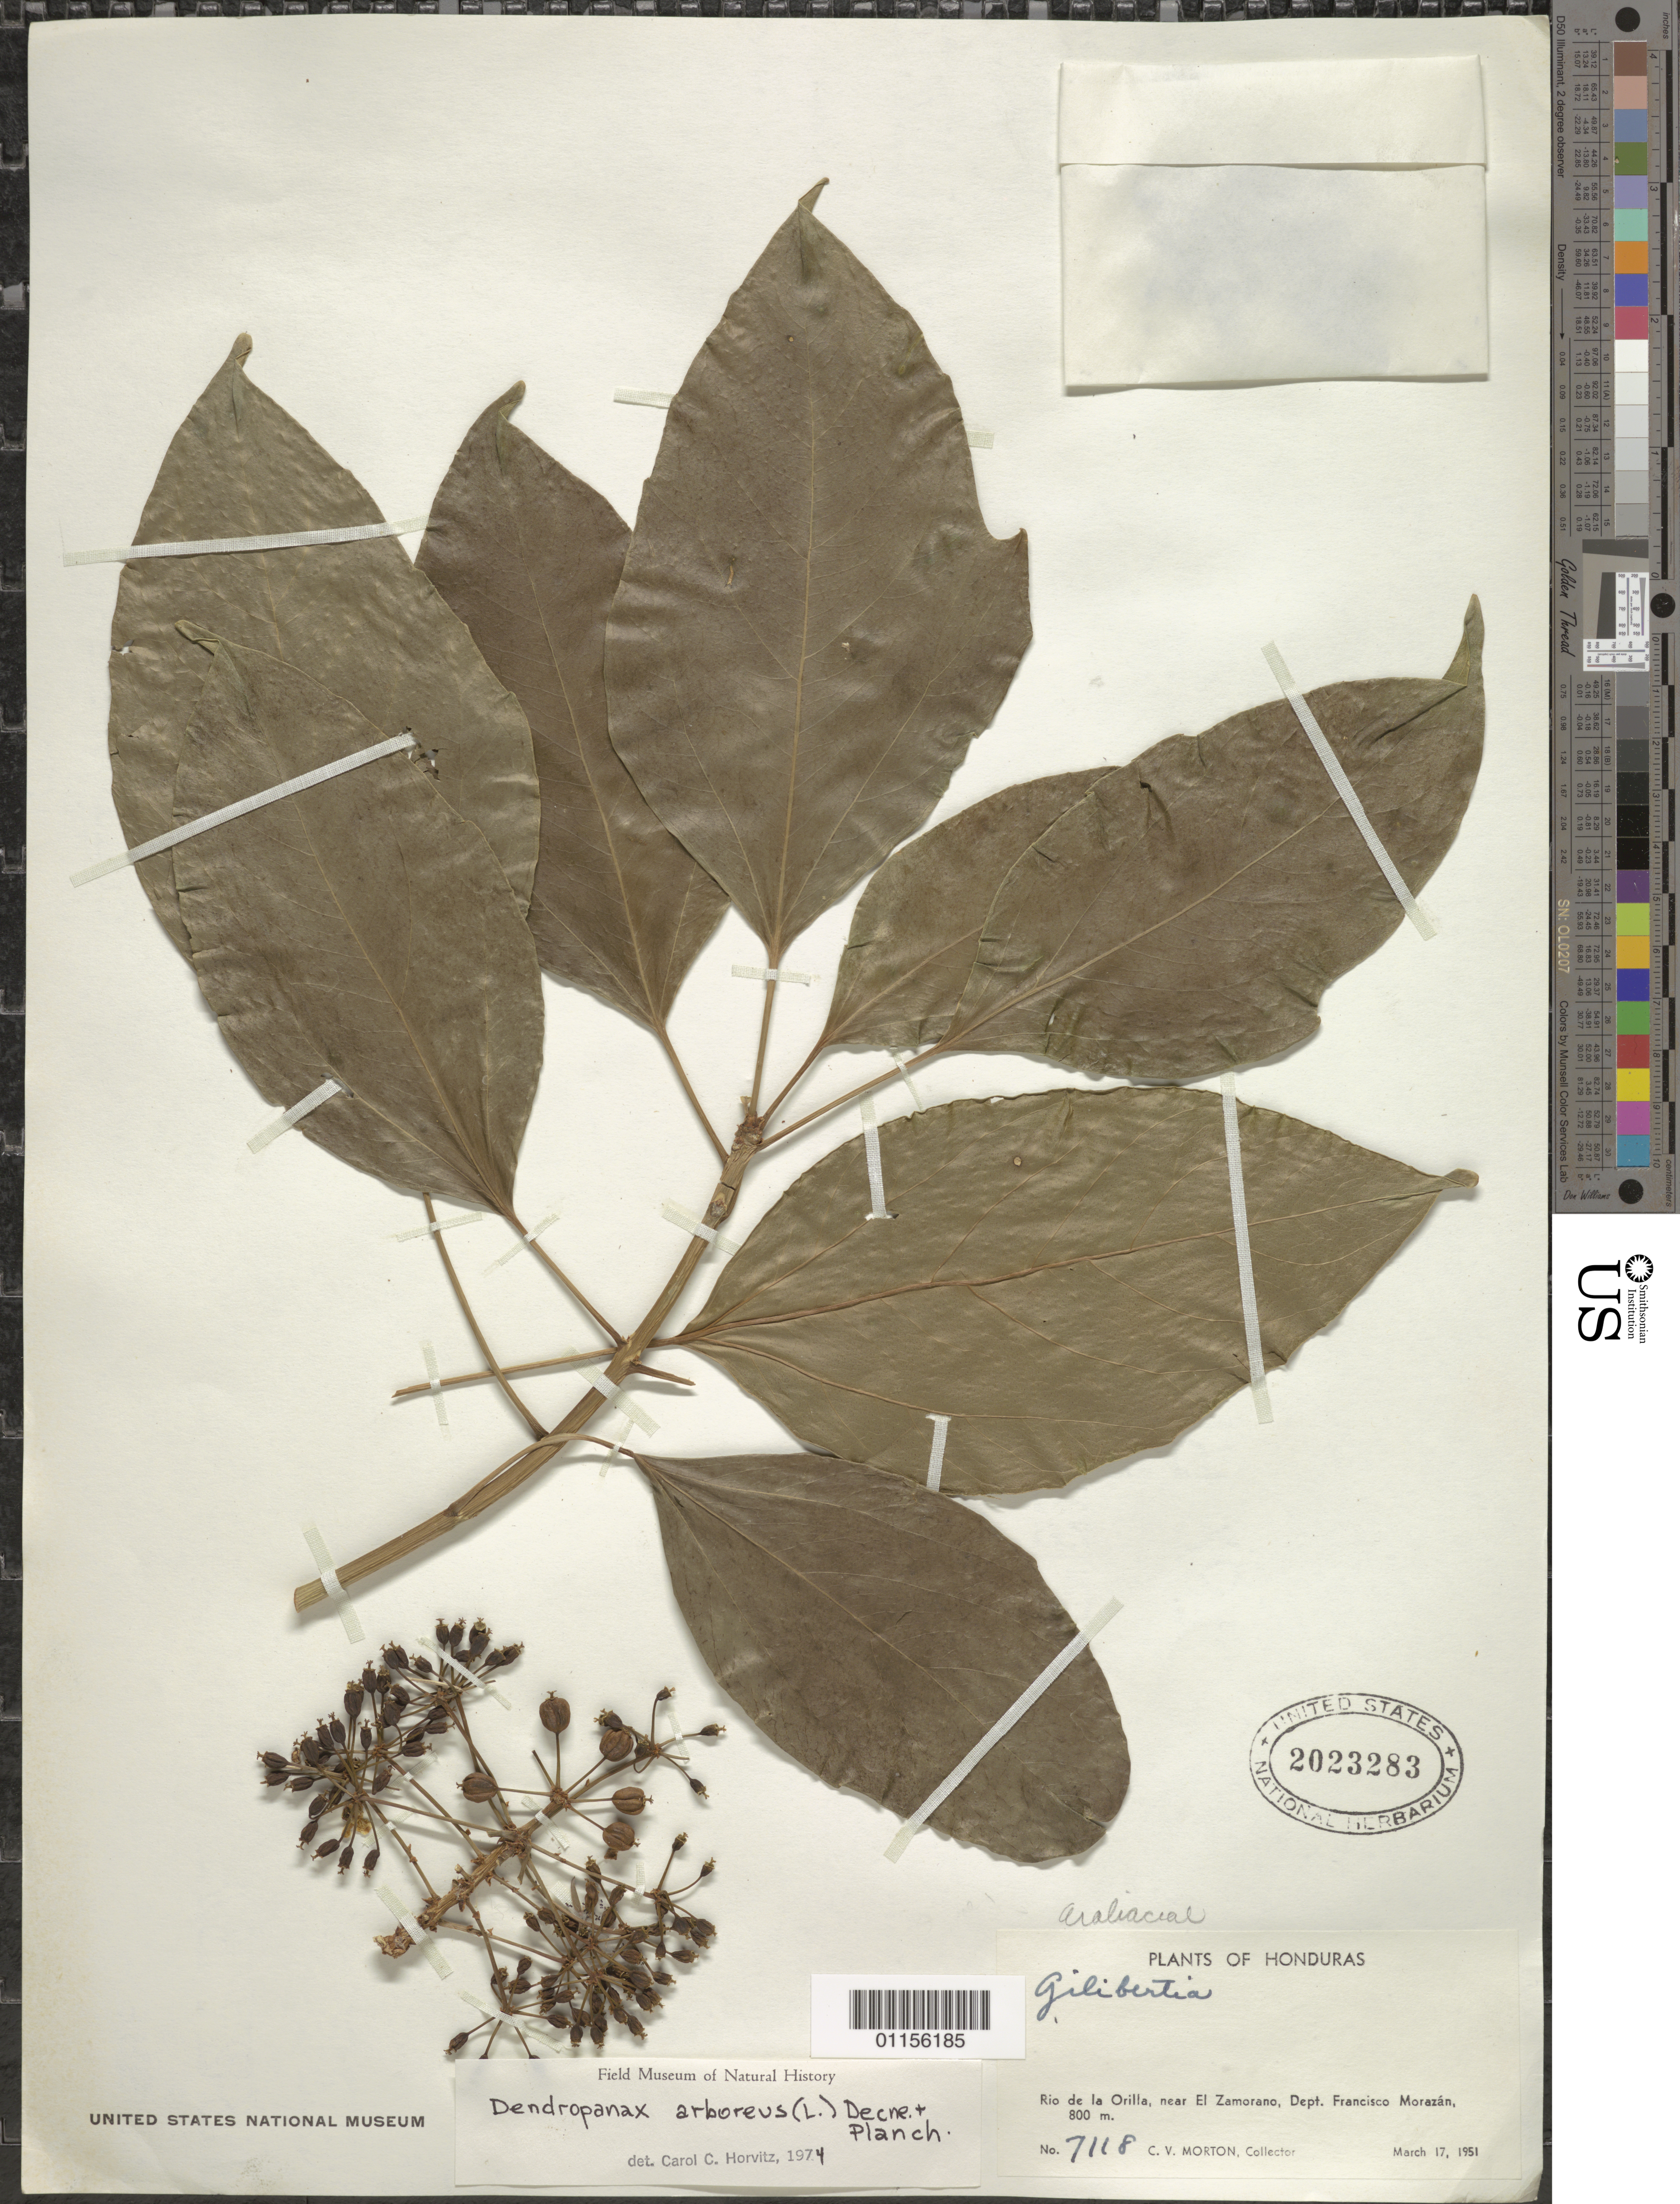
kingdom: Plantae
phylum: Tracheophyta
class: Magnoliopsida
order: Apiales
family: Araliaceae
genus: Dendropanax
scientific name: Dendropanax arboreus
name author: (L.) Decne. & Planch.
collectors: C. V. Morton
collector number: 7118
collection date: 1951-03-17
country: Honduras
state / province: Fco. Morazán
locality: Rio de la Orilla, near El Zamorano.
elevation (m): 800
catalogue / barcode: US 2023283